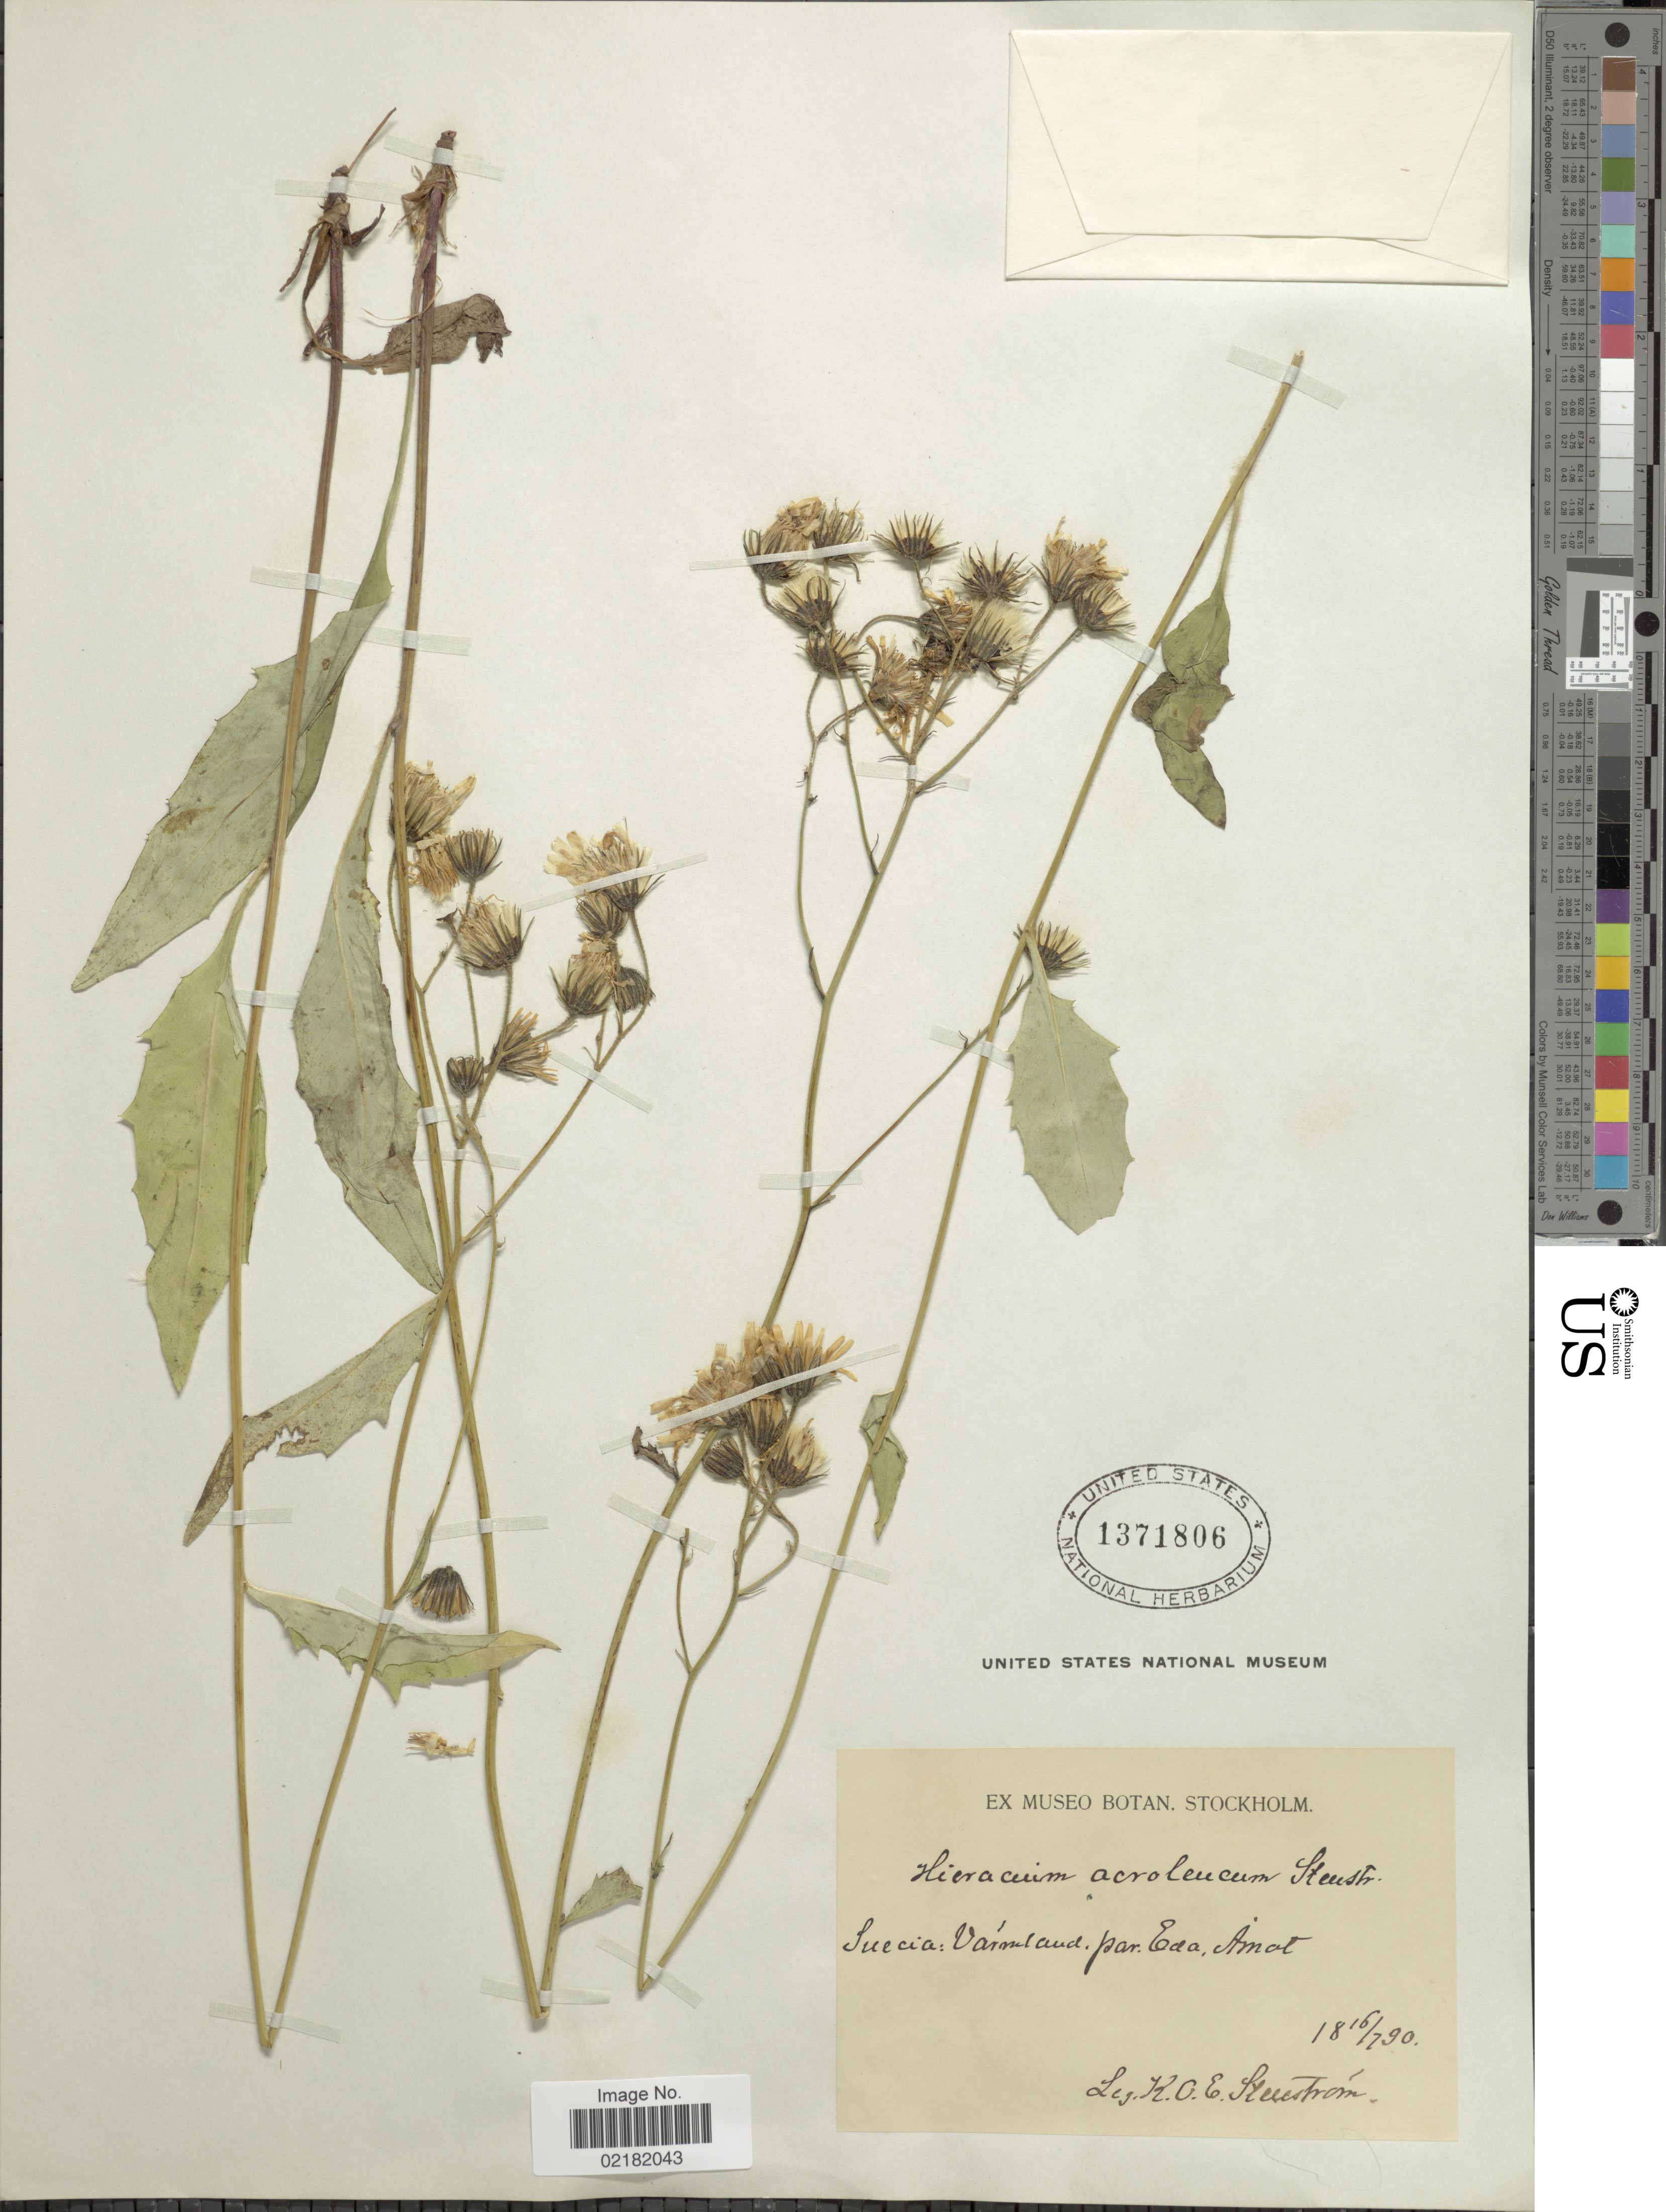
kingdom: Plantae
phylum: Tracheophyta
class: Magnoliopsida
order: Asterales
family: Asteraceae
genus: Hieracium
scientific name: Hieracium acroleucum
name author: Stenstr. ex Dahlst.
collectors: K. O. E. Stenström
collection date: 1890-07-16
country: Sweden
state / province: Varmland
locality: Suecia: Par. Eda. Amot.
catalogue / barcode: US 1371806